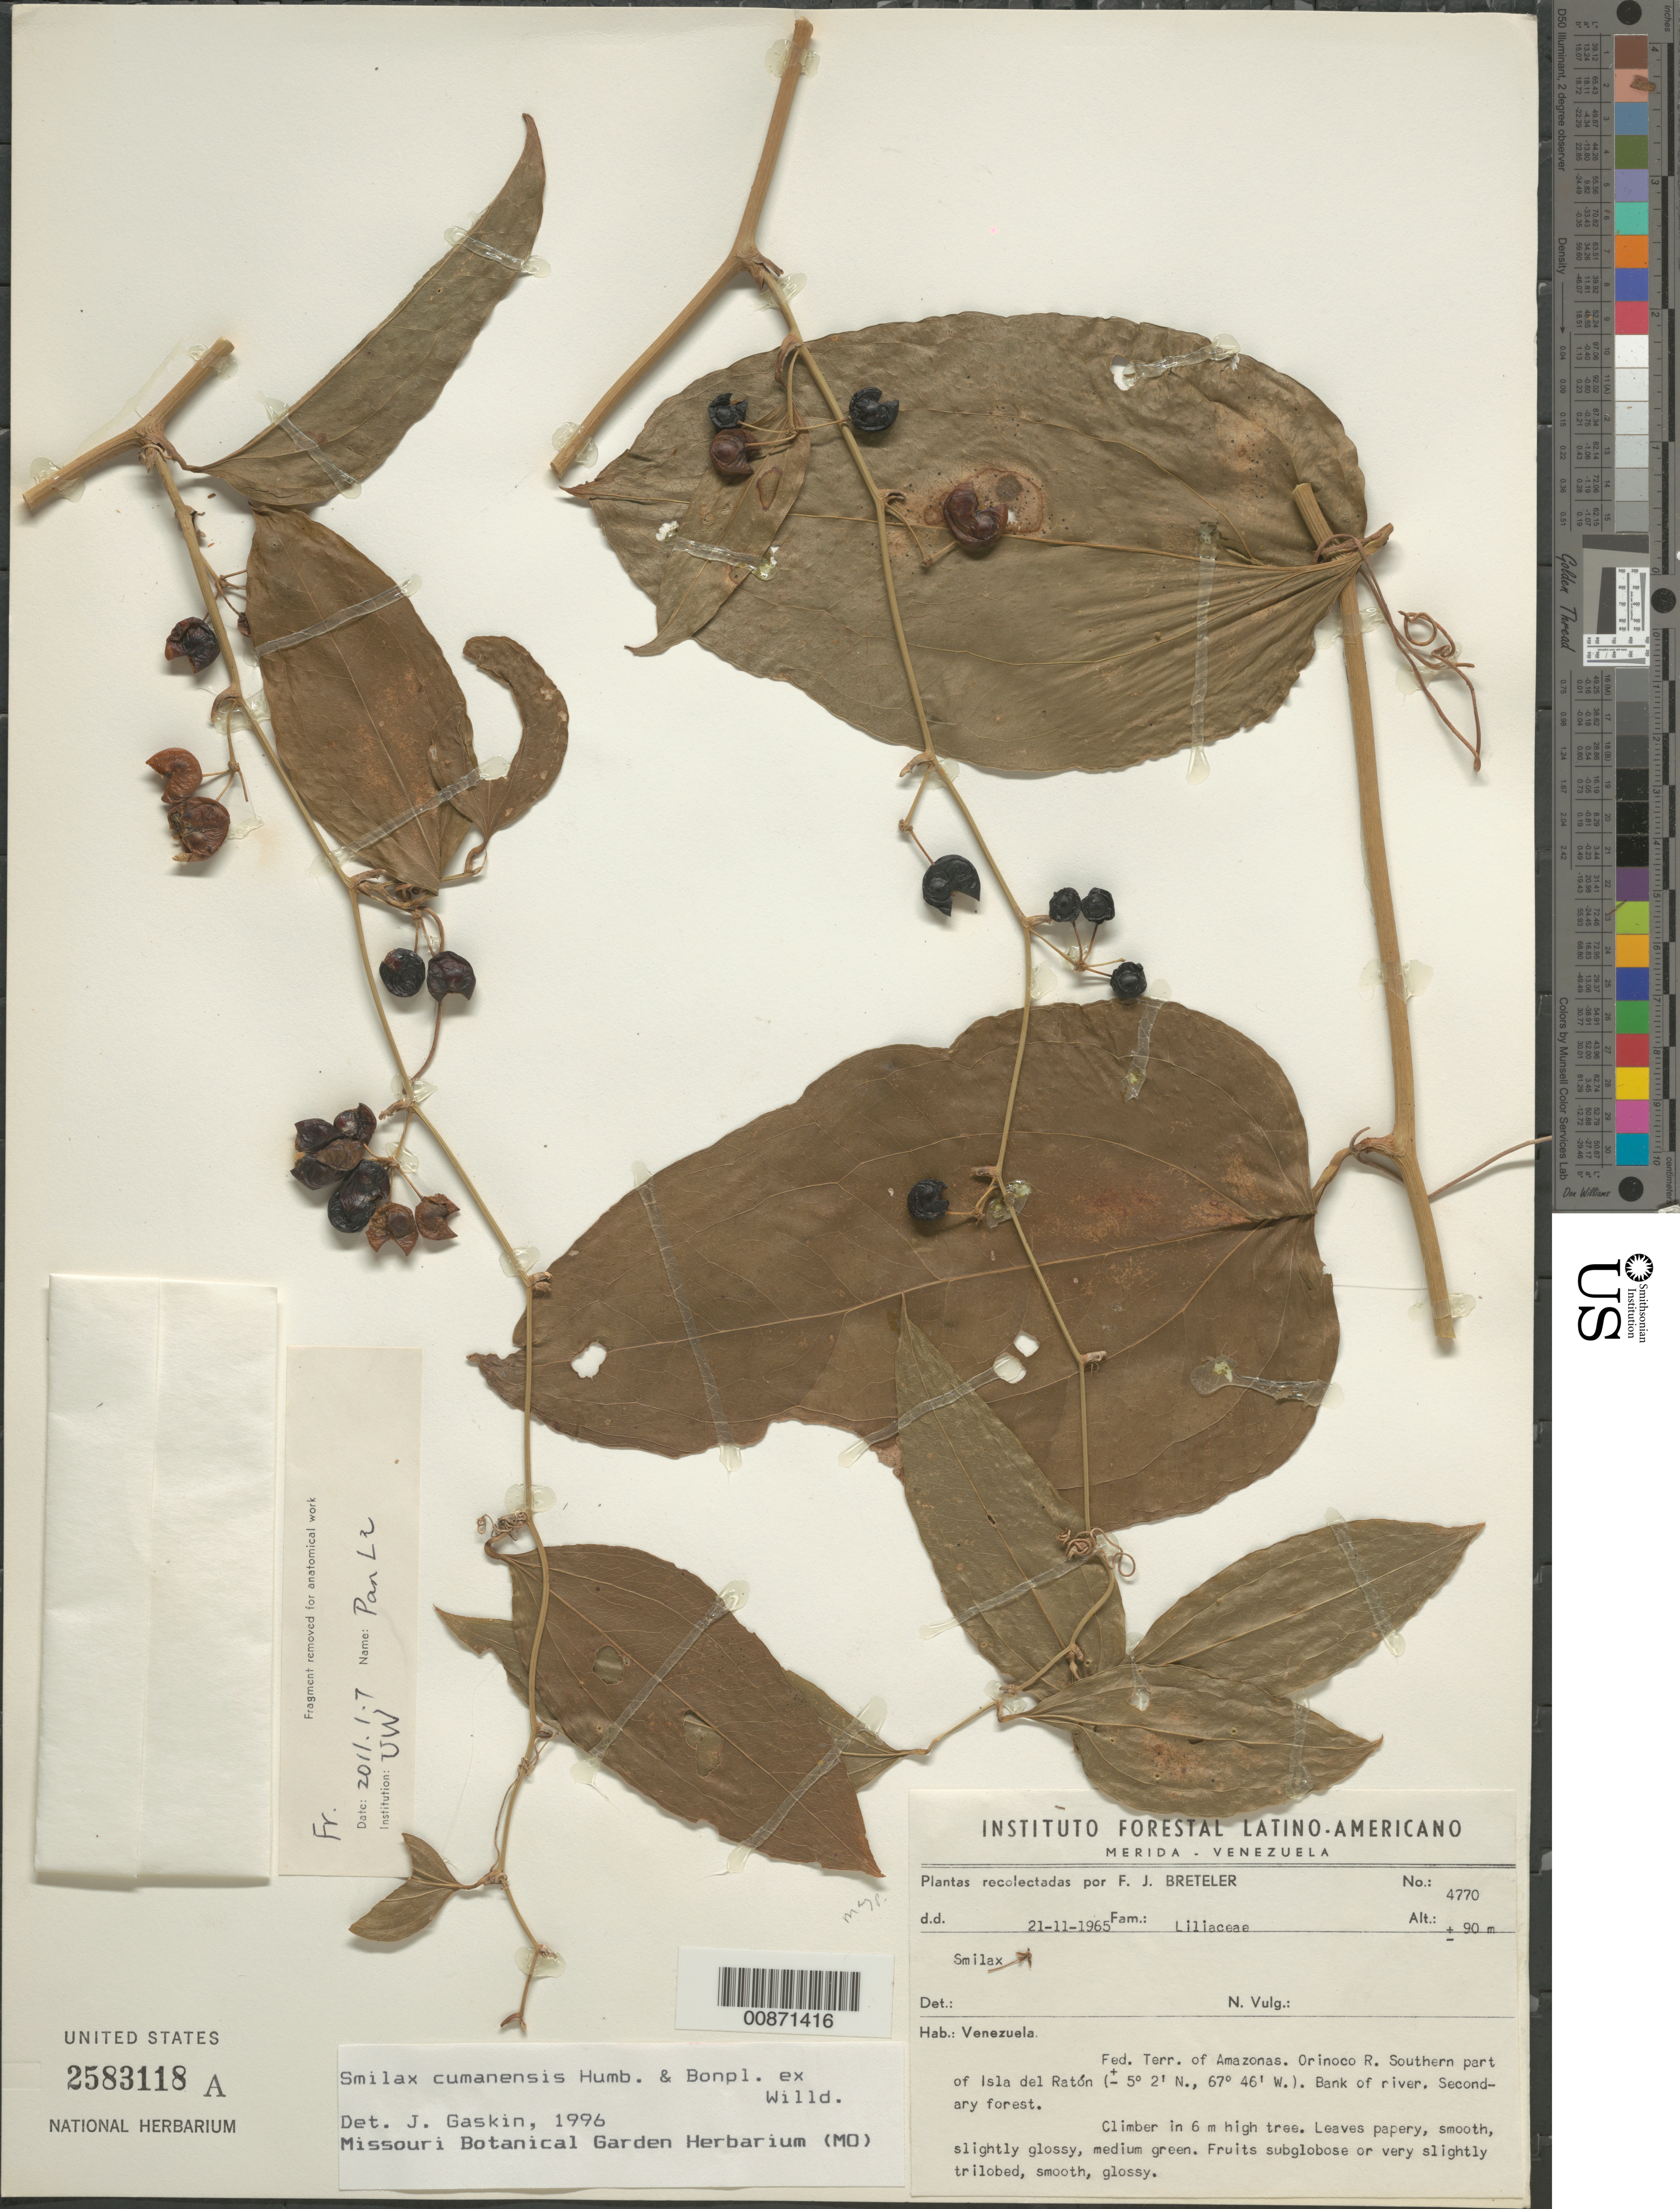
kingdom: Plantae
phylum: Tracheophyta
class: Liliopsida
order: Liliales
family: Smilacaceae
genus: Smilax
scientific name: Smilax cumanensis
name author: Humb. & Bonpl. ex Willd.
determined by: Gaskin, J. F.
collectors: F. J. Breteler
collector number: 4770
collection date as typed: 21-Nov-65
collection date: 1965-11-21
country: Venezuela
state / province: Amazonas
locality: Orinoco R., southern part of Isla del Ratón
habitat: Bank of river, secondary forest; in 6m high tree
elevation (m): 90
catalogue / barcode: US 2583118A